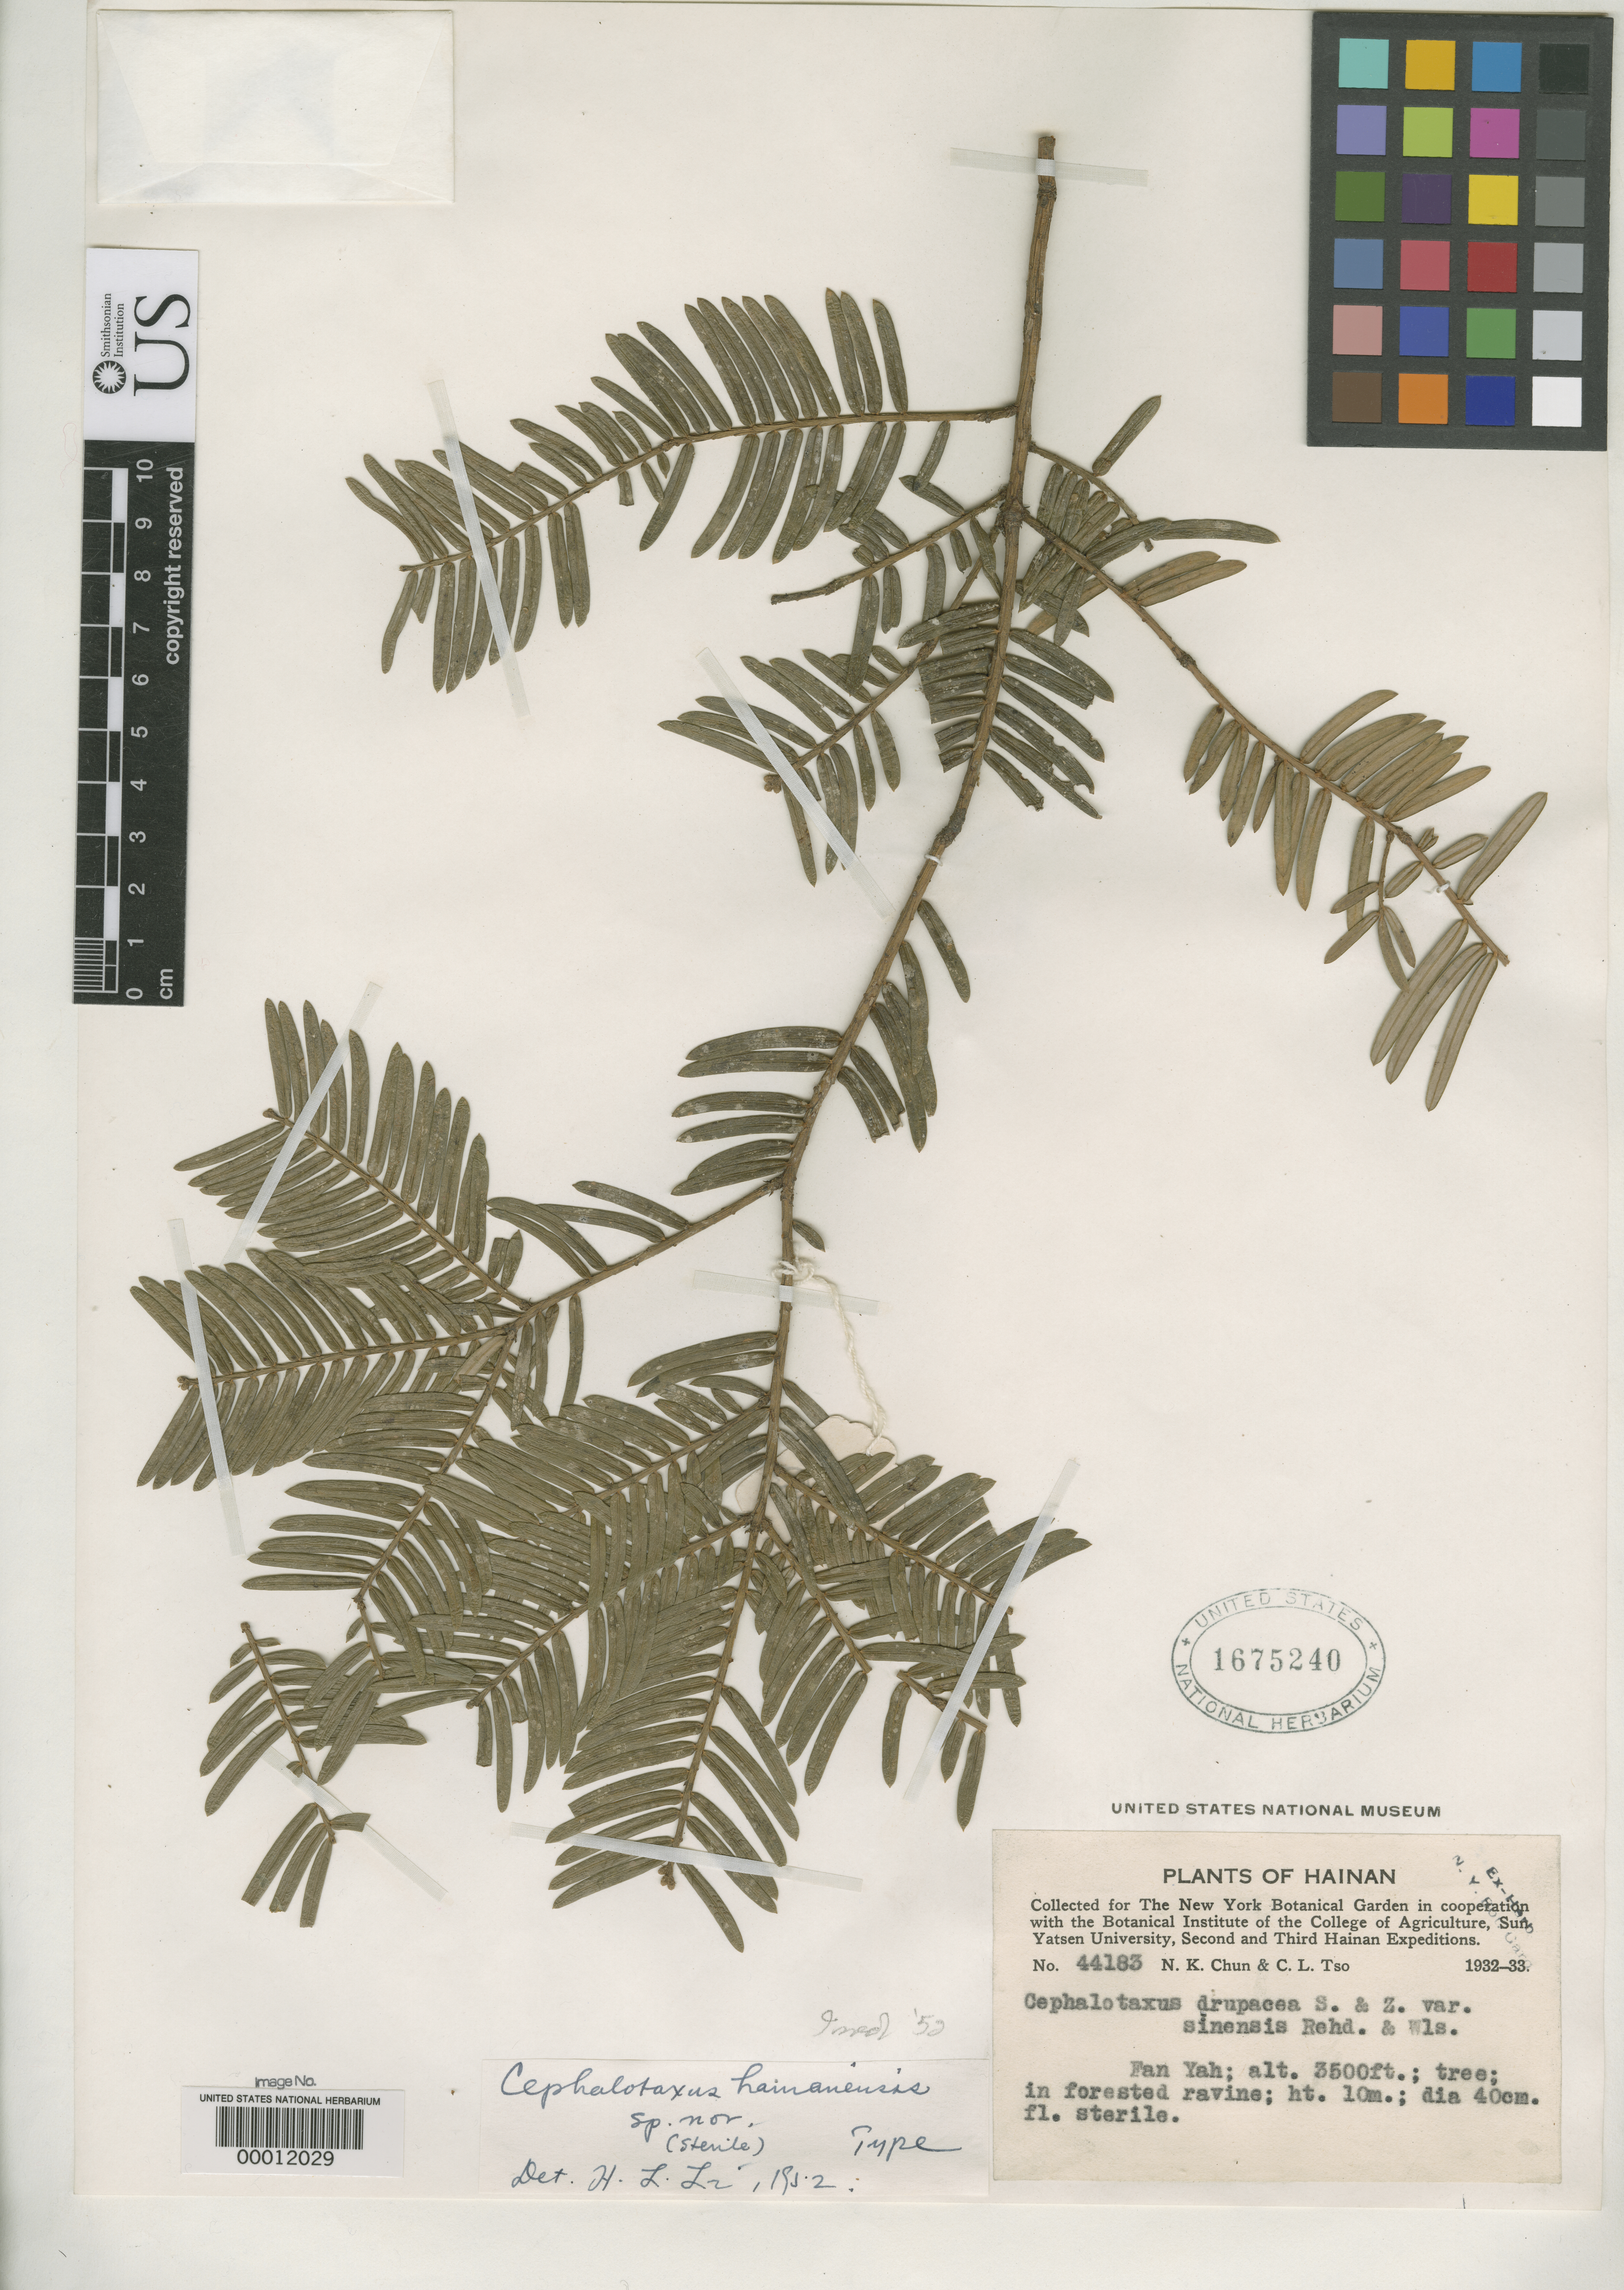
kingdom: Plantae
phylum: Tracheophyta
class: Pinopsida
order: Pinales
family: Cephalotaxaceae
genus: Cephalotaxus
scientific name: Cephalotaxus hainanensis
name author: H.L. Li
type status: Holotype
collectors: N. K. Chun & C. Tso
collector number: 44183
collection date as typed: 1932 to -- --- 1933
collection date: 1932/1933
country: China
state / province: Hainan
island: Hainan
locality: Fan Yah.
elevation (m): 1067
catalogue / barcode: US 1675240